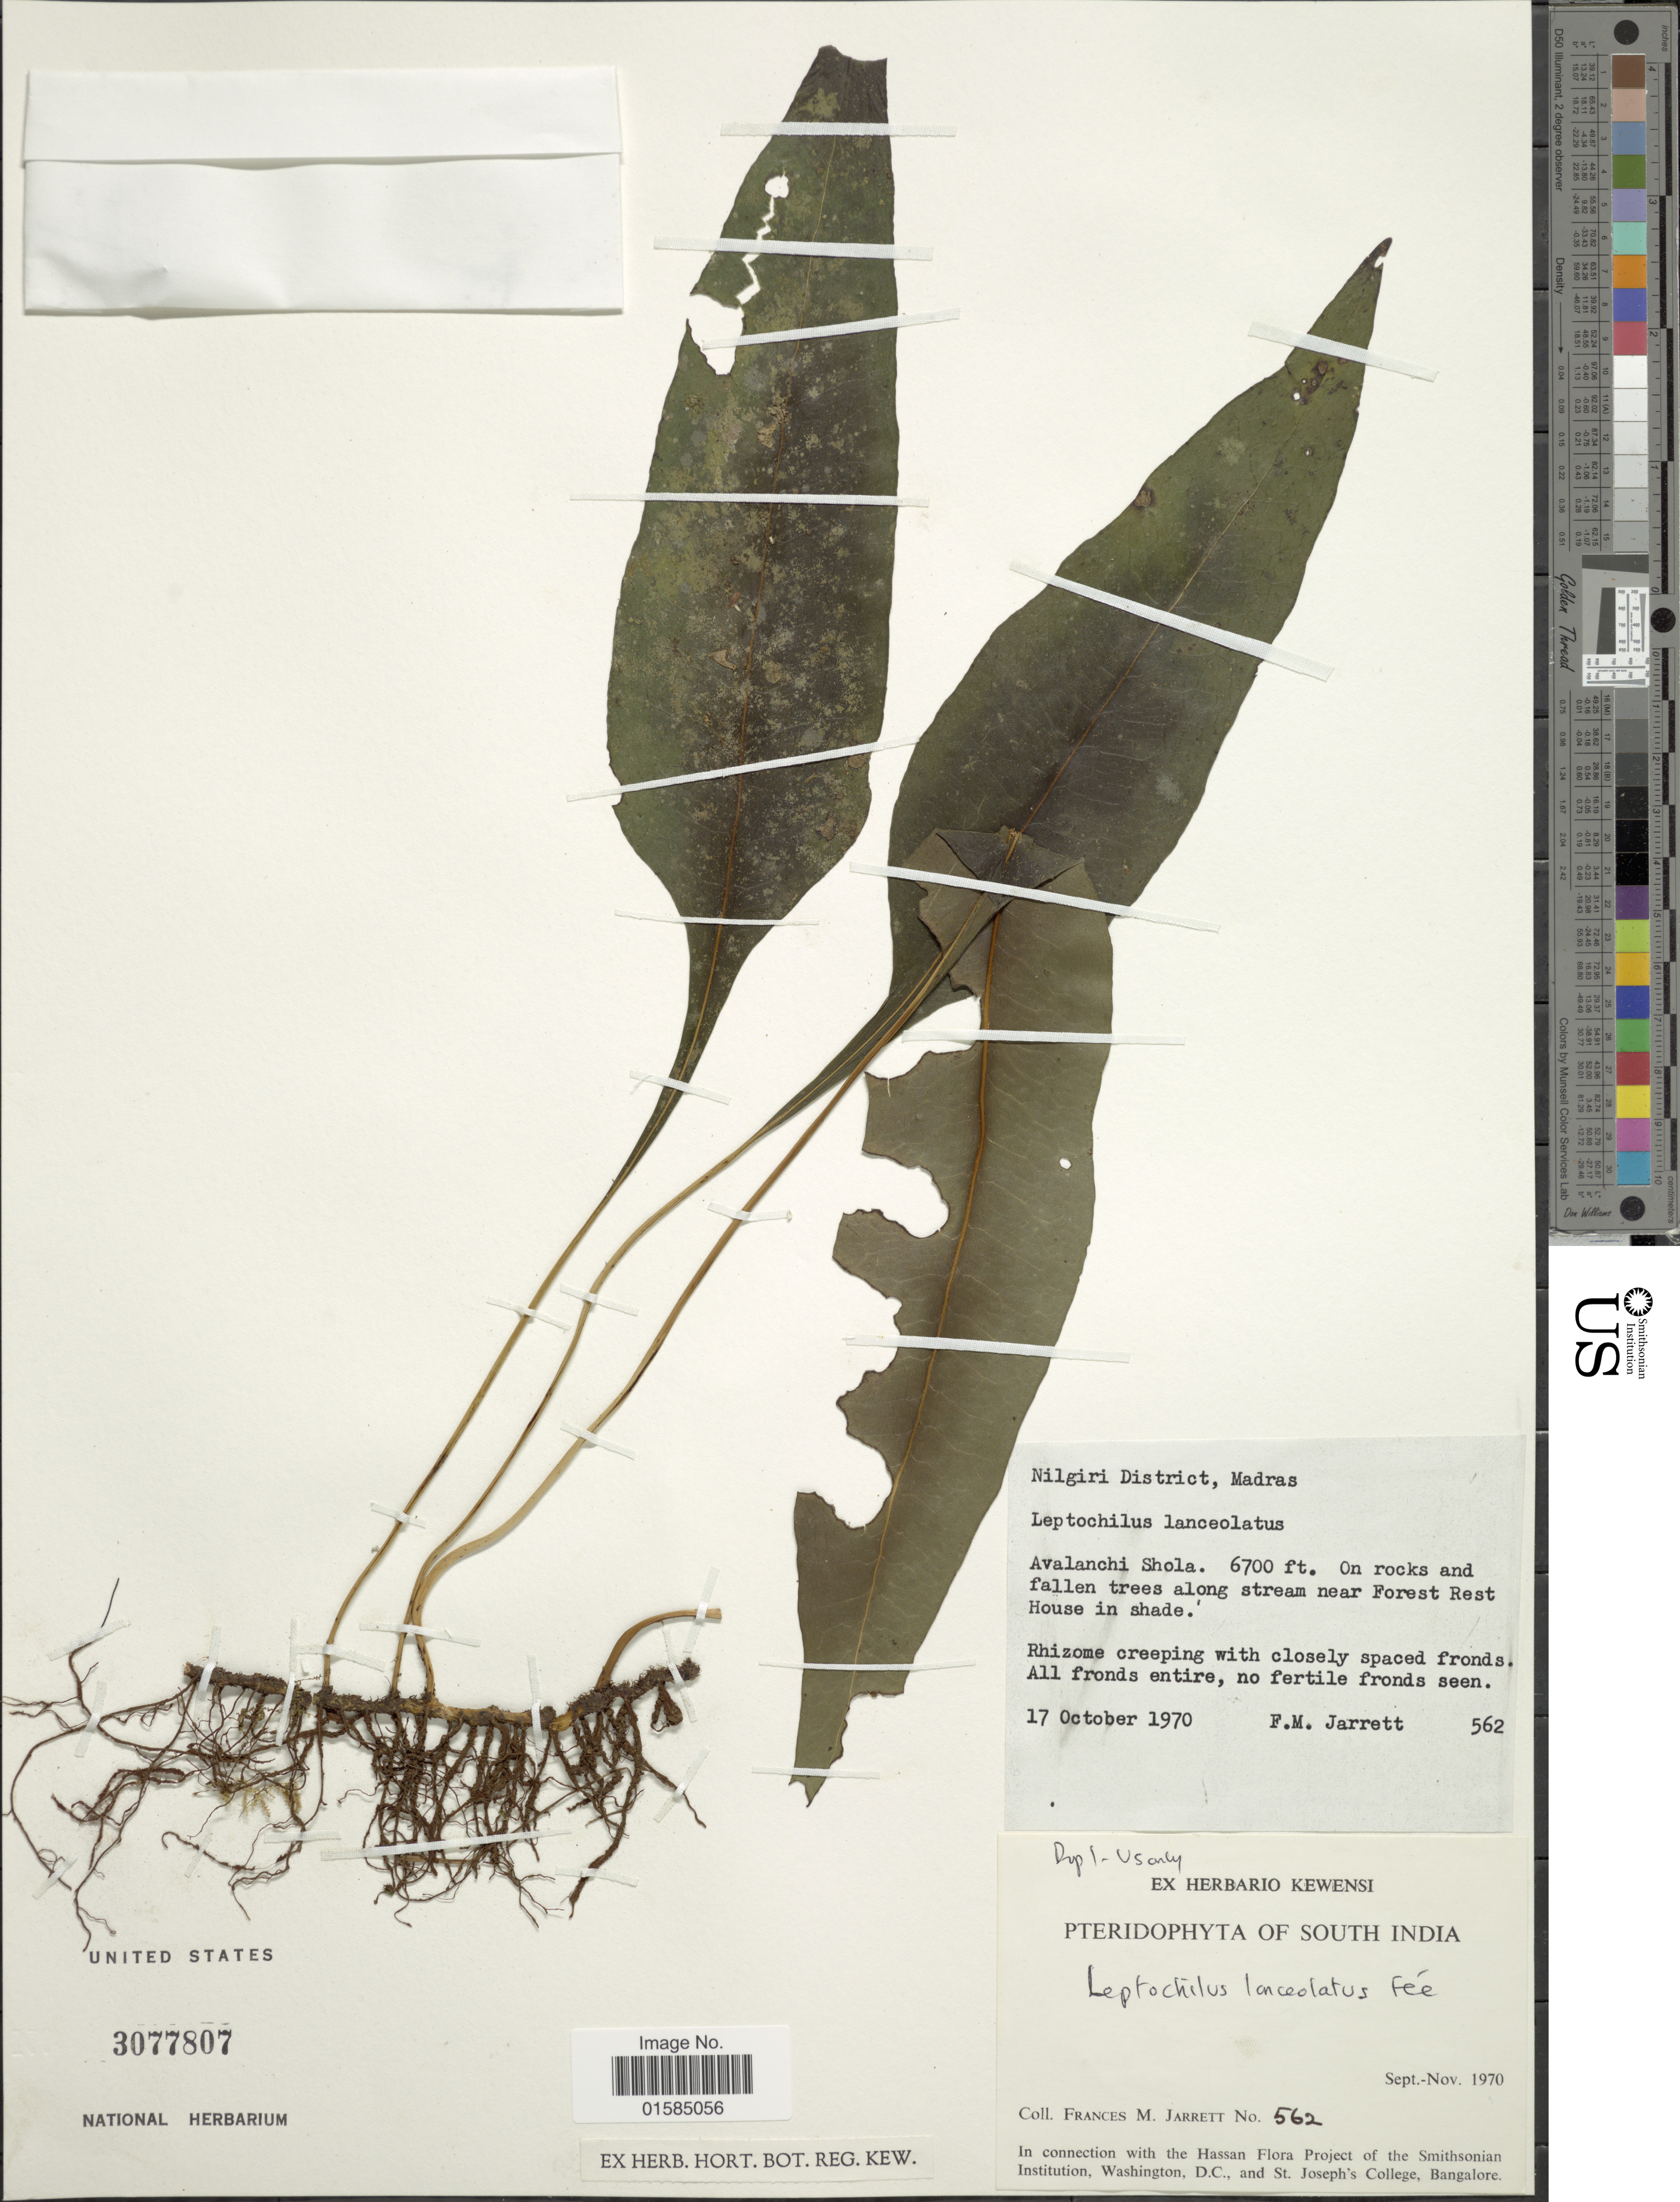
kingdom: Plantae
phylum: Tracheophyta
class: Polypodiopsida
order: Polypodiales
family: Polypodiaceae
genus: Leptochilus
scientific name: Leptochilus decurrens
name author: Blume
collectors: F. M. Jarrett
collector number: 562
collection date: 1970-10-17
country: India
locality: South India, Nilgiri District, Madras, Avalanchi Shola, on rocks and fallen trees along stream near Forest Rest House in shade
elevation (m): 2042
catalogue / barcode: US 3077807